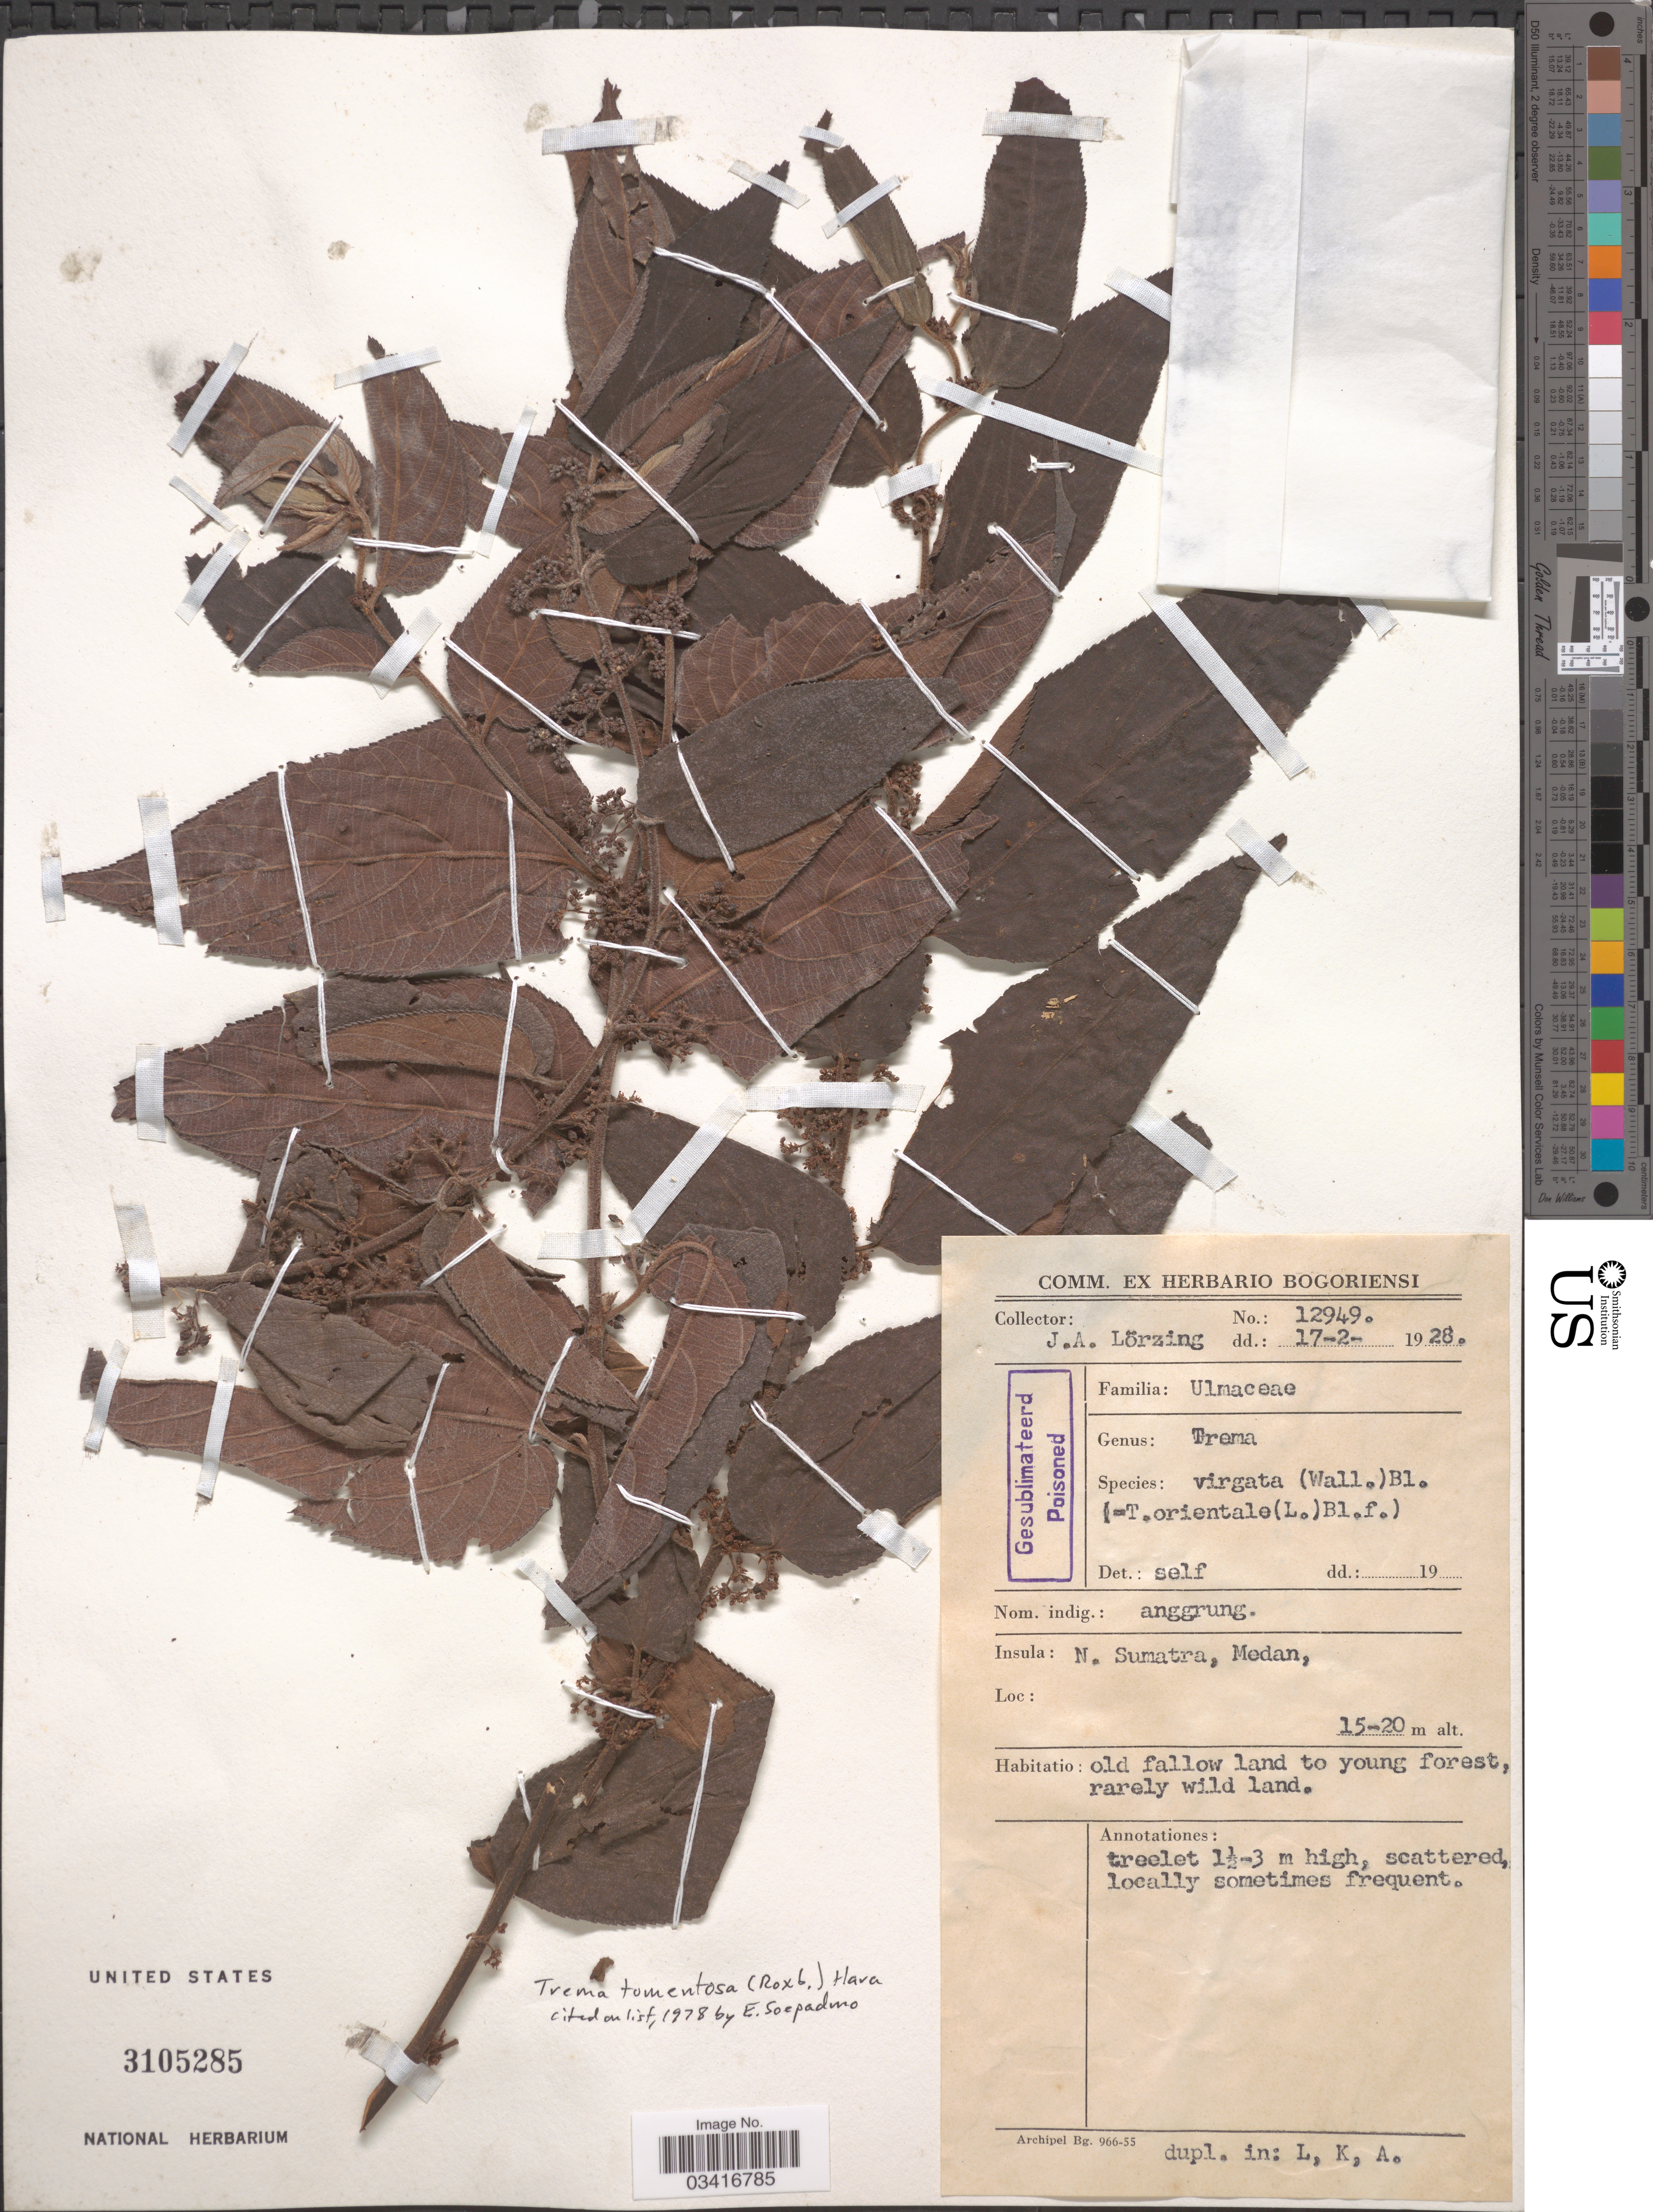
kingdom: Plantae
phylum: Tracheophyta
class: Magnoliopsida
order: Rosales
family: Cannabaceae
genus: Trema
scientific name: Trema tomentosum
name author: (Roxb.) Y. Hara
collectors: J. Lorzing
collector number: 12949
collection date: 1928-02-17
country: Indonesia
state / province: Sumatra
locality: N. Sumatra, Medan.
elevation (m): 15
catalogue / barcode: US 3105285